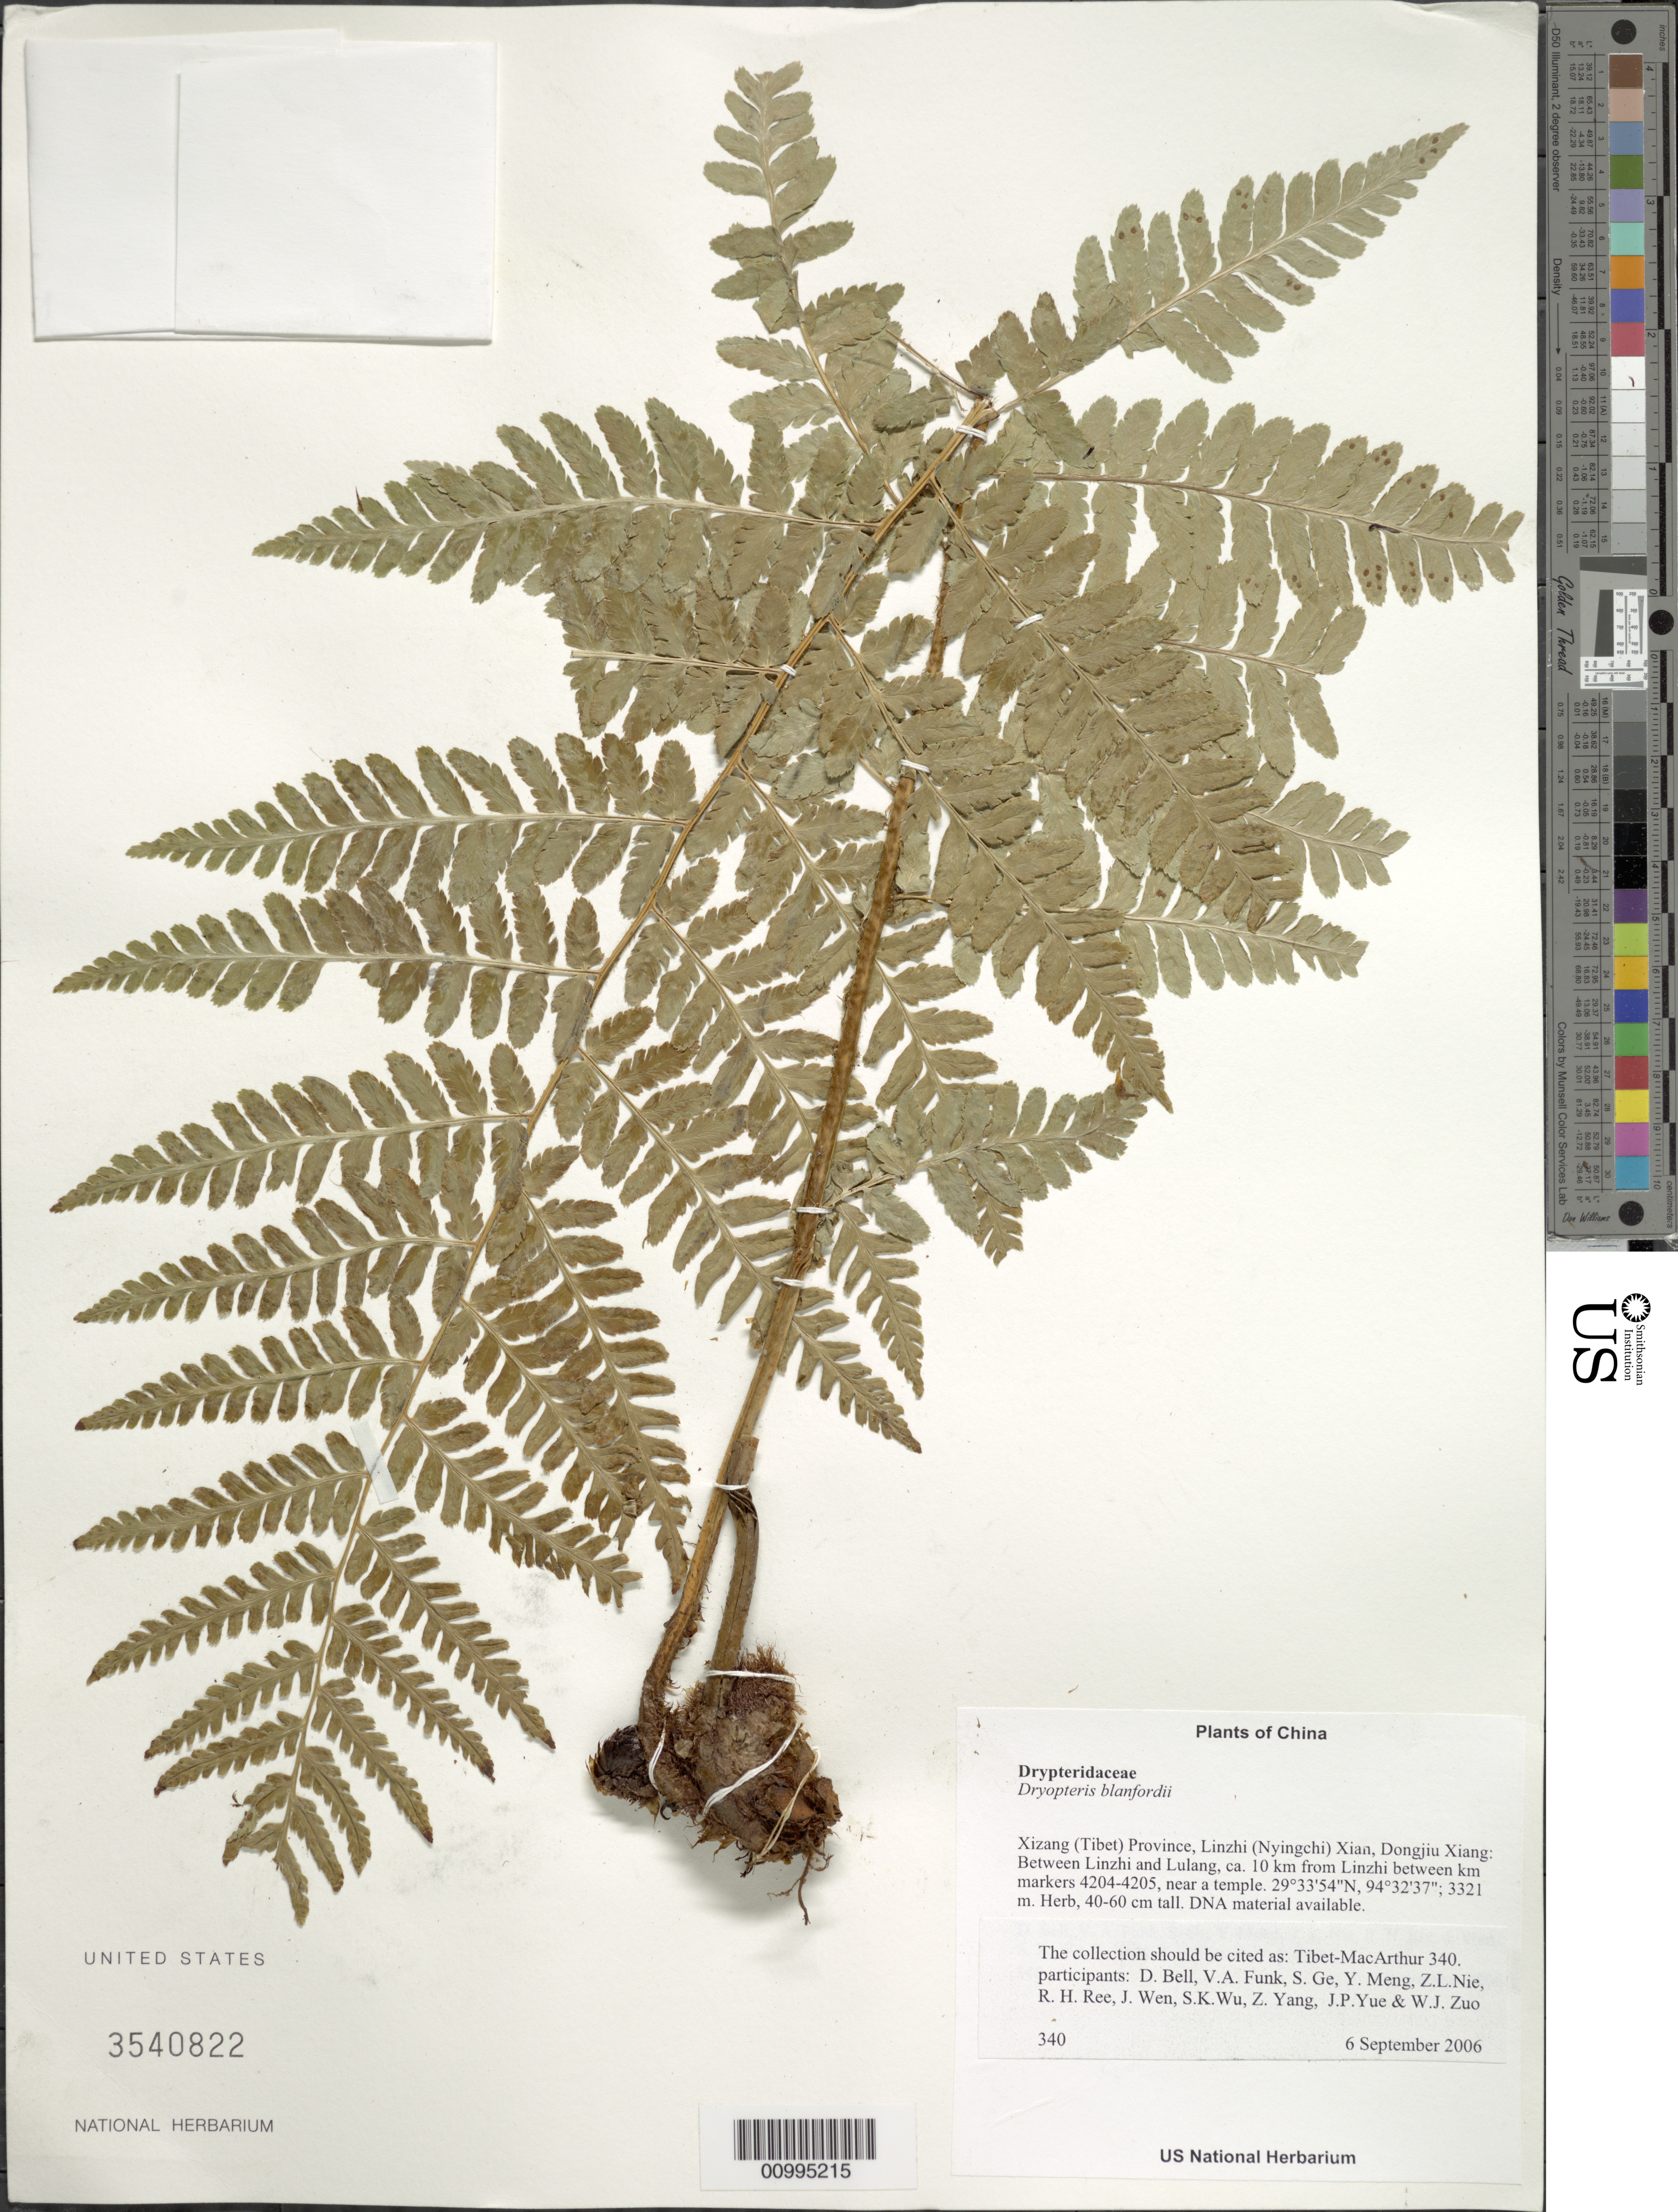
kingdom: Plantae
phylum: Tracheophyta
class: Polypodiopsida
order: Polypodiales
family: Dryopteridaceae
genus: Dryopteris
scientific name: Dryopteris blanfordii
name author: (C. Hope) C. Chr.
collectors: Tibet-MacArthur, D. A. Bell, V. Funk, S. Ge, Y. Meng, Z. Nie, R. Ree, J. Wen, S. K. Wu, Z. Yang, J. Yue & W. Zuo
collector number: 340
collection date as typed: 06 Sep 2006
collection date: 2006-09-06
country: China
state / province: Xizang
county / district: Linzhi (Nyingchi) Xian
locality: Dongjiu Xiang. Between Linzhi and Lulang, ca. 10 km from Linzhi between km markers 4204-4205, near a temple.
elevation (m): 3321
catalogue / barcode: US 3540822